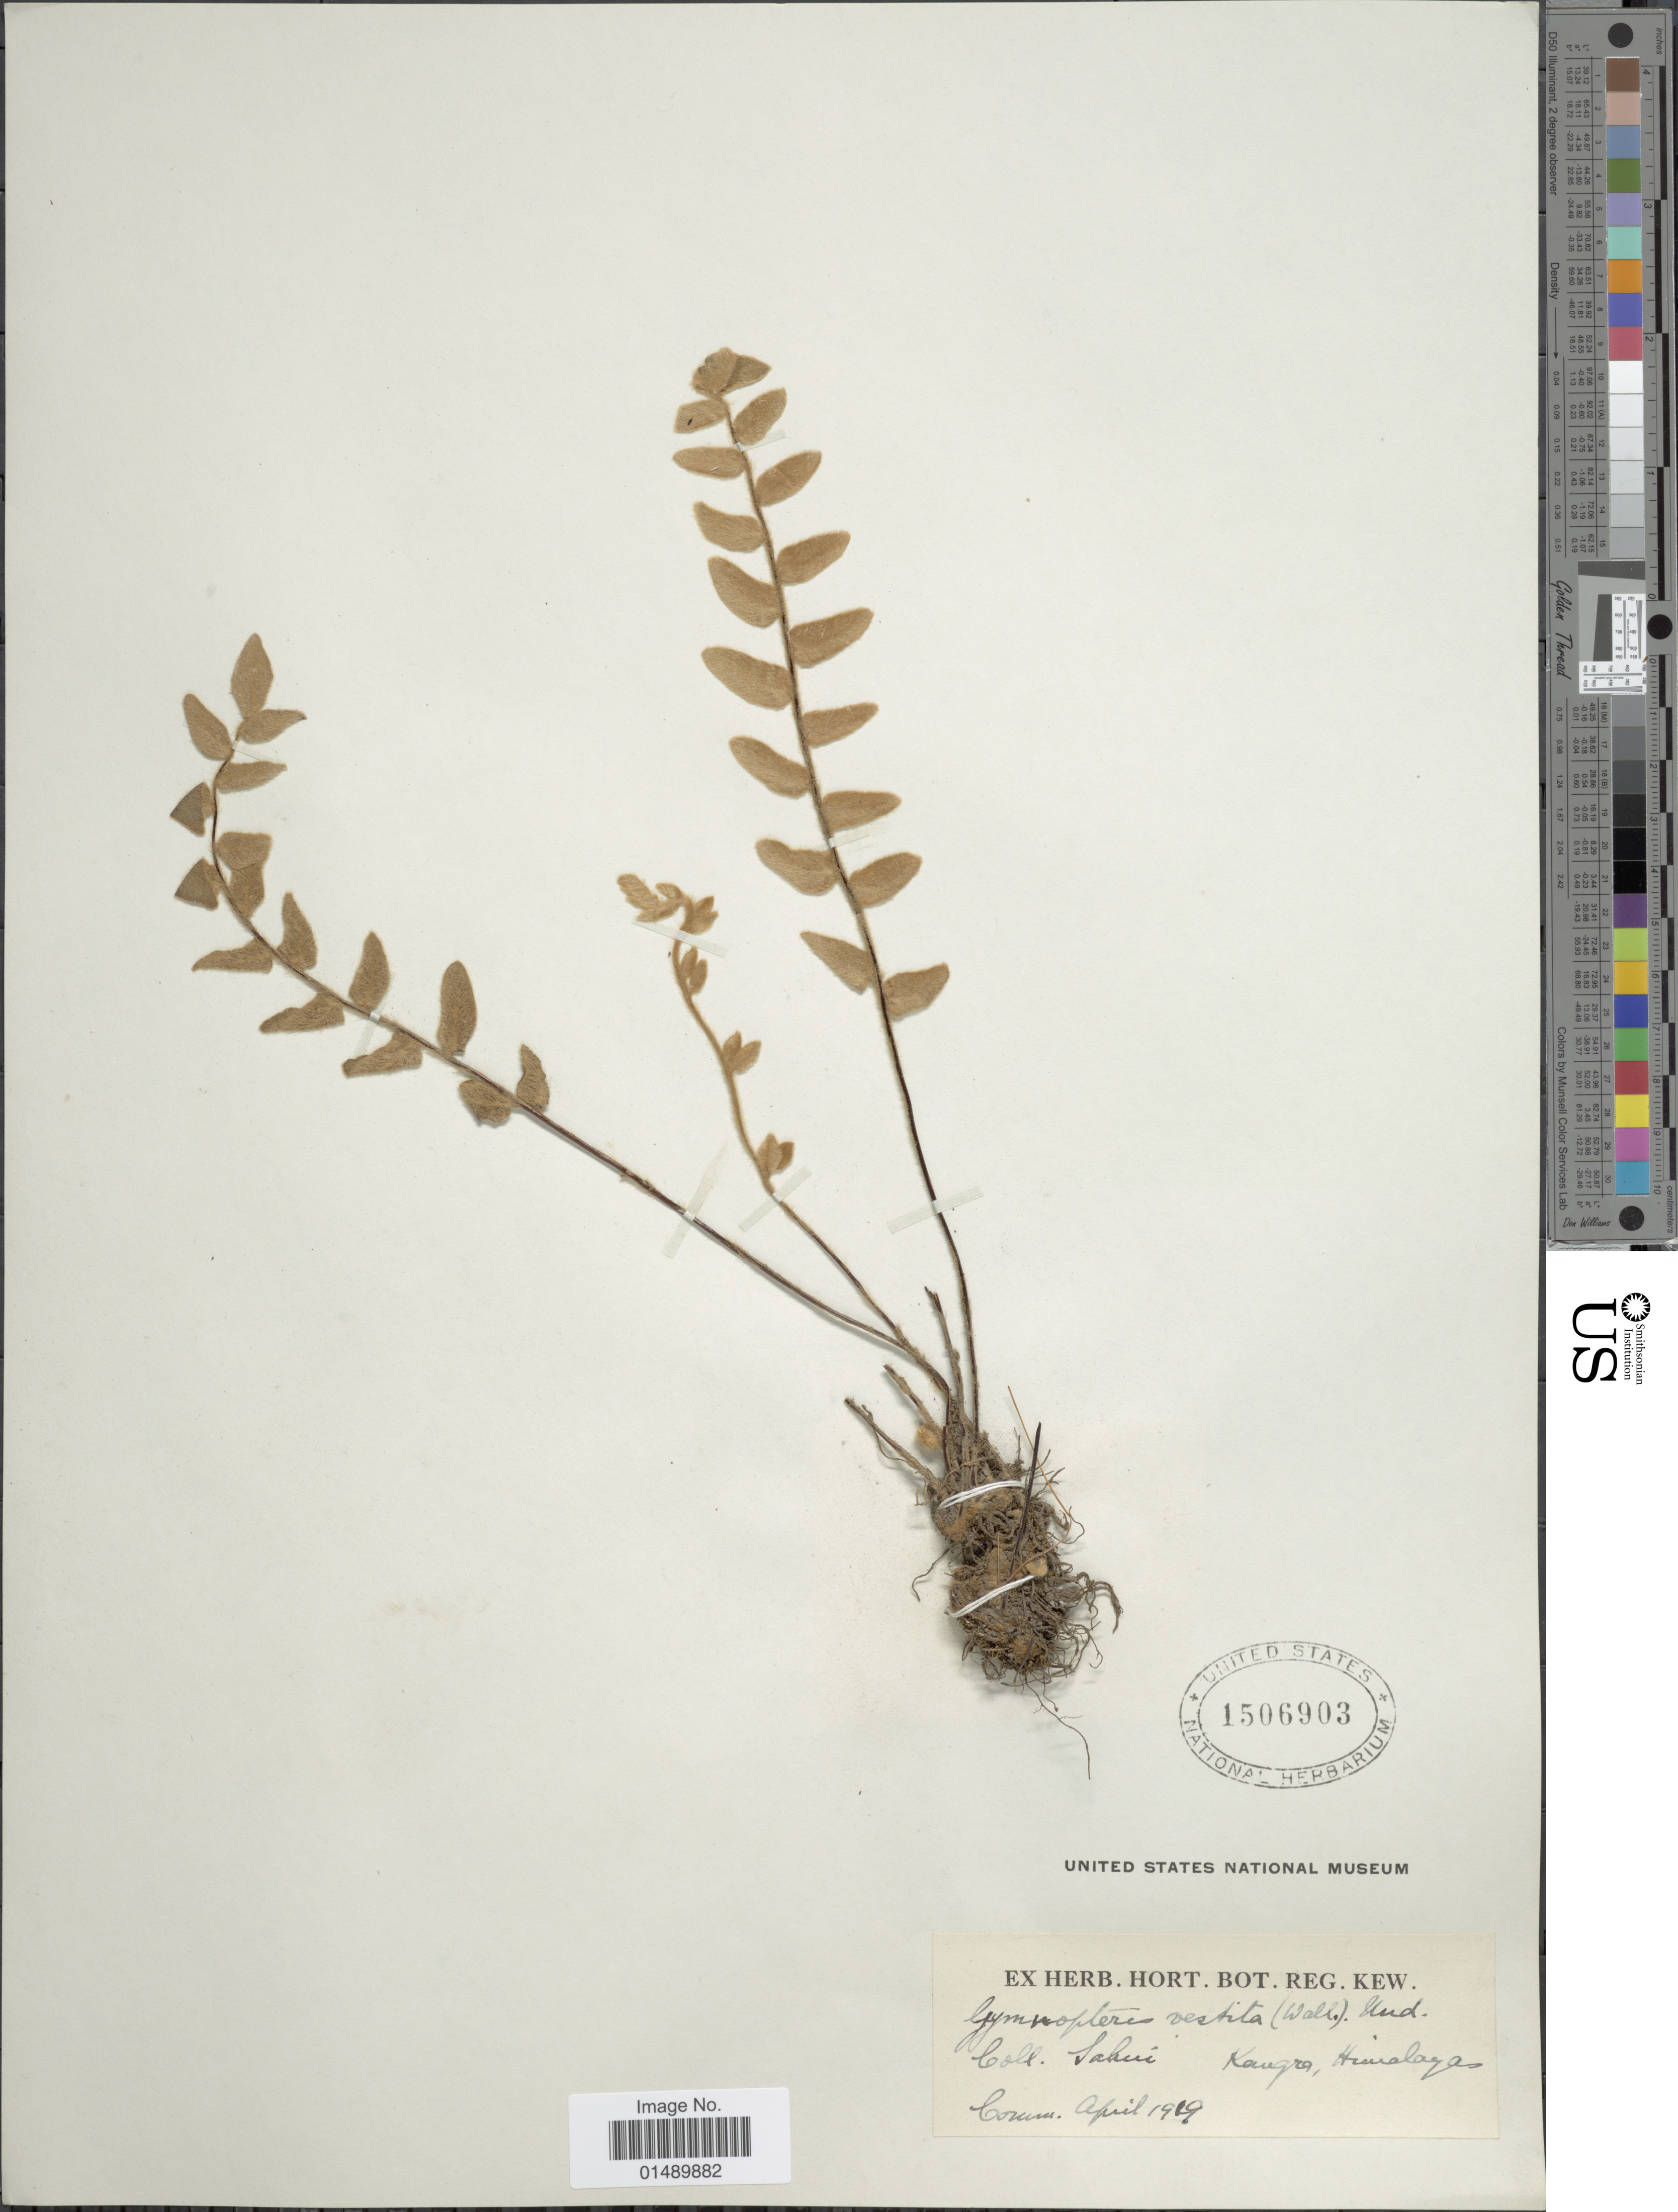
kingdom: Plantae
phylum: Tracheophyta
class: Polypodiopsida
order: Polypodiales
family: Pteridaceae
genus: Paragymnopteris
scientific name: Paragymnopteris vestita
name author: (Wall. ex C. Presl) K.H. Shing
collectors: Sahui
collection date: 1919-04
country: India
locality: Kangra, Himalaya.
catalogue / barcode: US 1506903